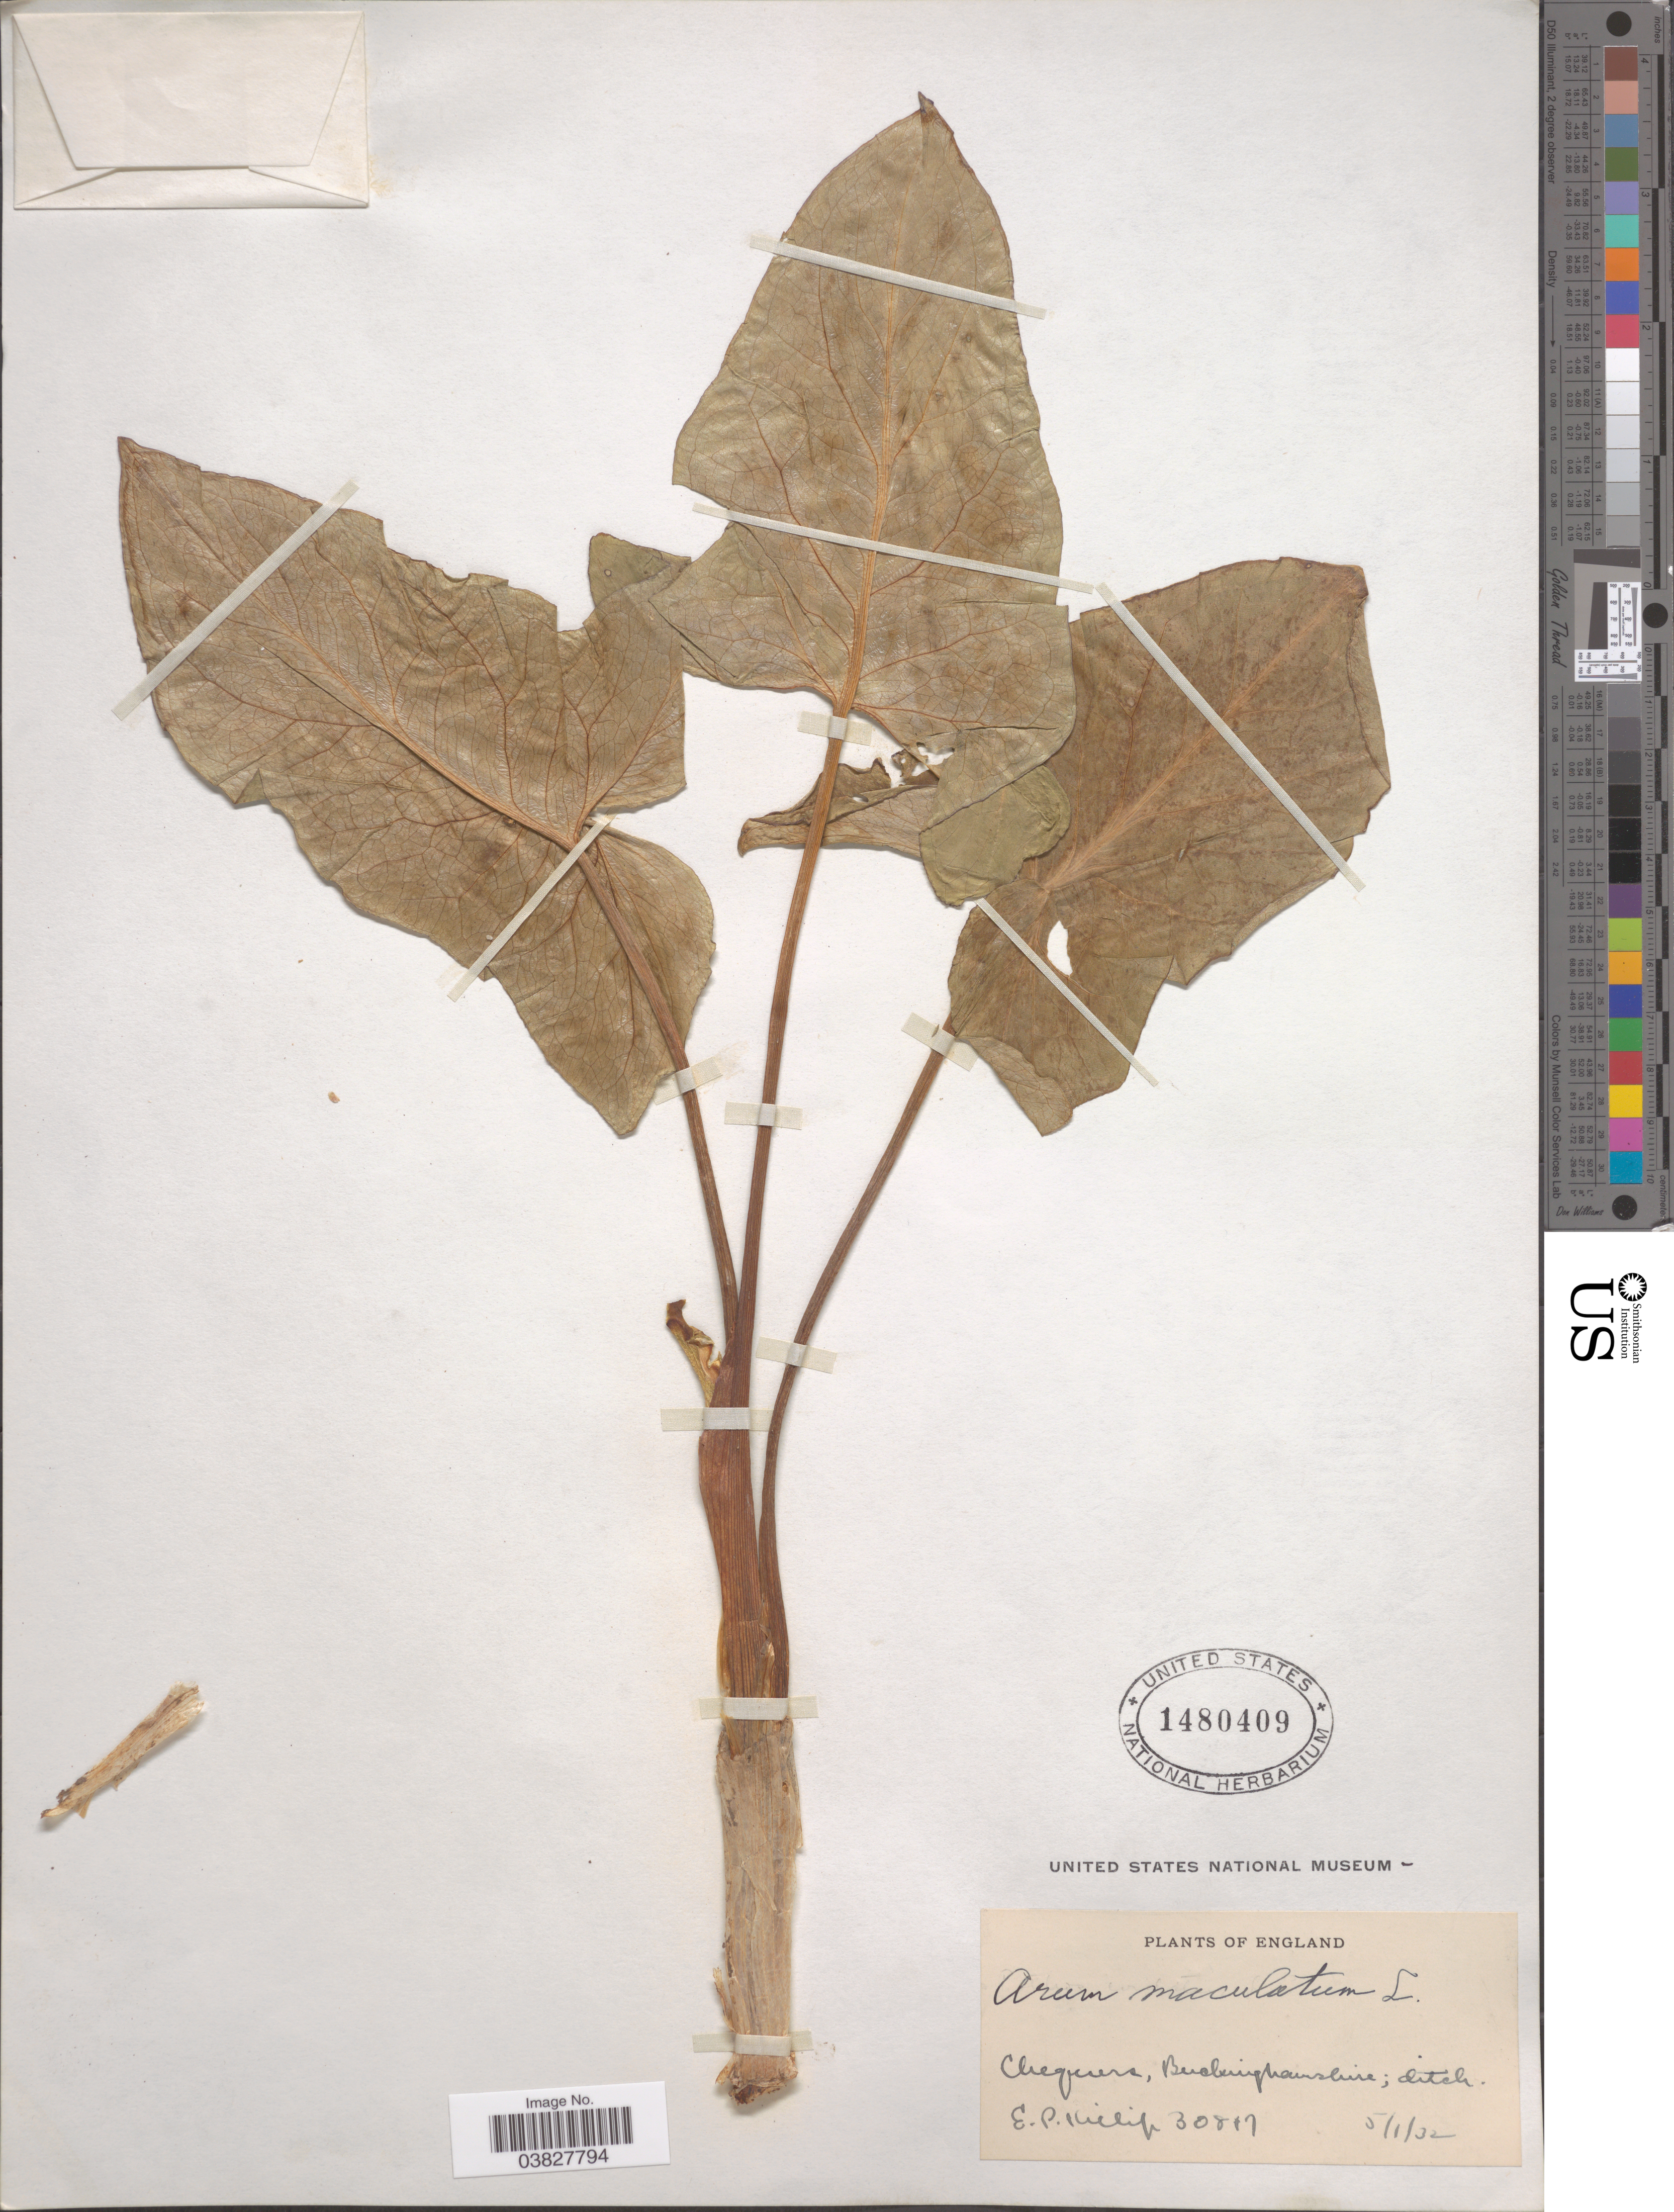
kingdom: Plantae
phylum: Tracheophyta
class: Liliopsida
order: Alismatales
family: Araceae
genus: Arum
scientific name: Arum maculatum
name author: L.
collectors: E. P. Killip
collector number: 30817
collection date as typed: Transcribed d/m/y: 5/1/32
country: United Kingdom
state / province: England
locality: Chequers, Buckinghamshire.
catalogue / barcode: US 1480409